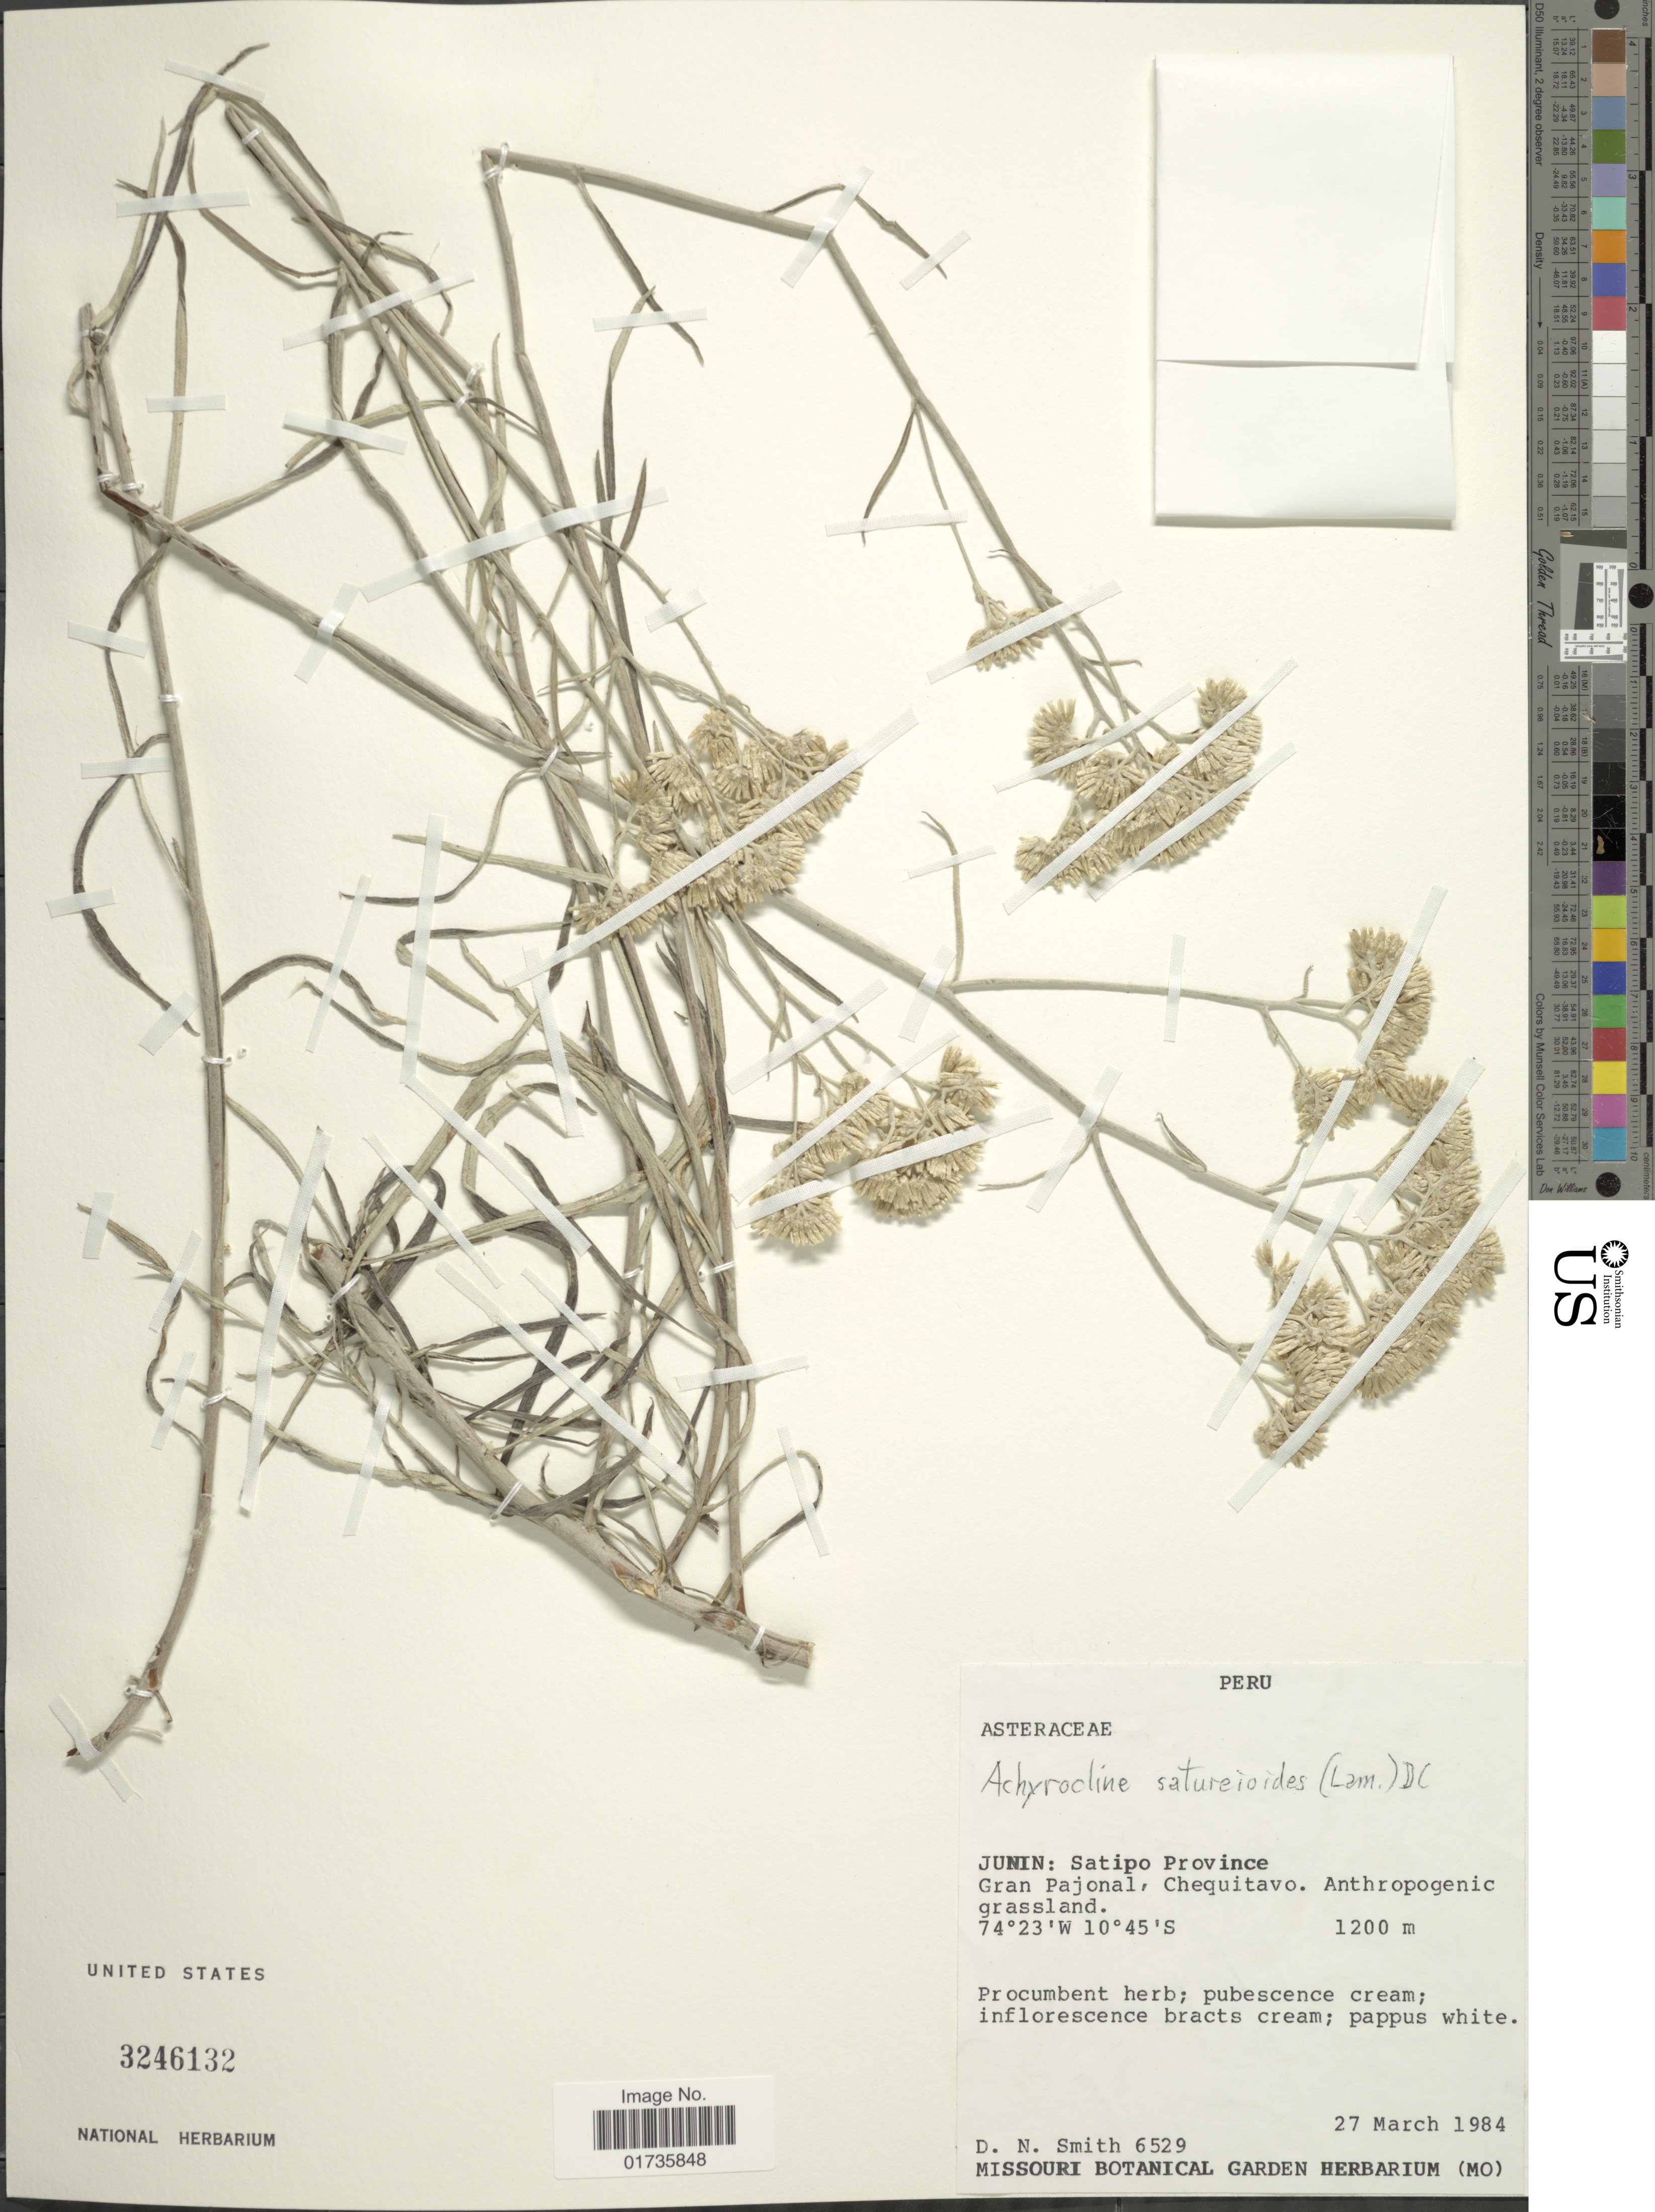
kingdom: Plantae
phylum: Tracheophyta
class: Magnoliopsida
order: Asterales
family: Asteraceae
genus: Achyrocline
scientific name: Achyrocline satureioides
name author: (Lam.) DC.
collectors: D. Smith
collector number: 6529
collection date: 1984-03-27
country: Peru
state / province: Junín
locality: Satipo Province, Gran Pajonal, Chequitavo. Anthropogenic grasslands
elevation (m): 1200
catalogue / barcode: US 3246132